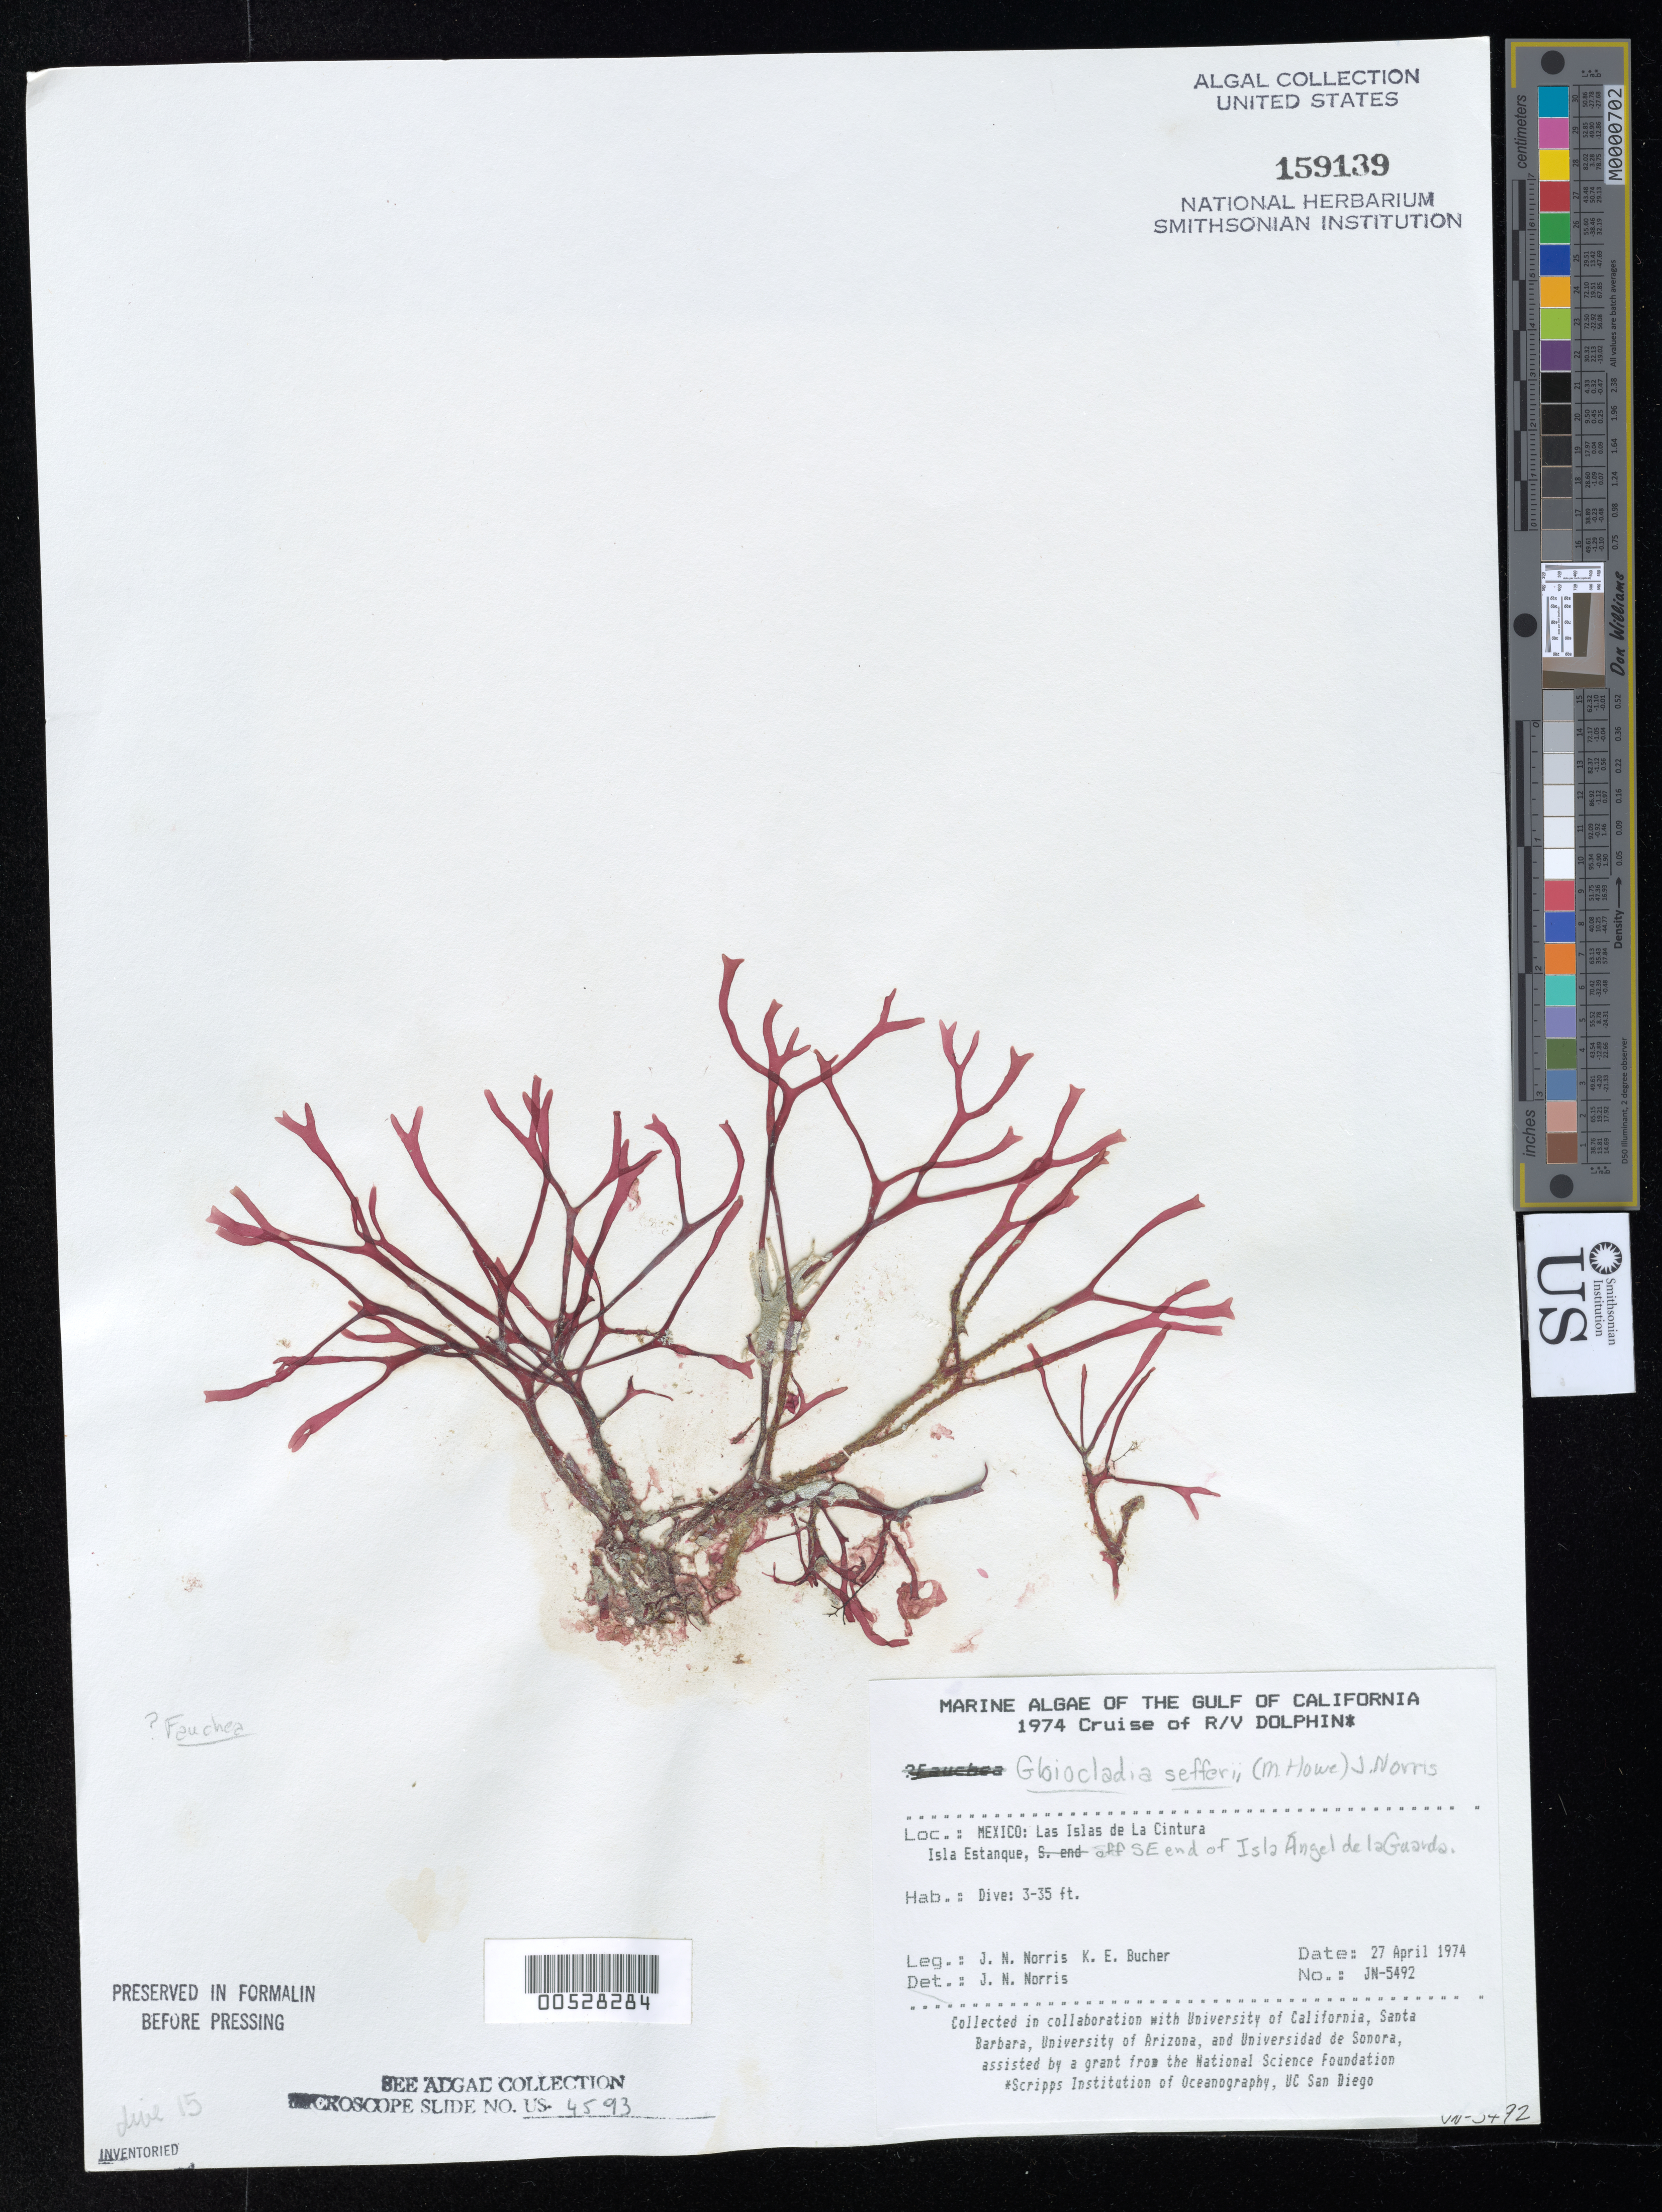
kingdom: Plantae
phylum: Rhodophyta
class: Florideophyceae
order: Rhodymeniales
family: Faucheaceae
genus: Gloiocladia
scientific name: Gloiocladia sefferi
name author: (M. Howe) J.N. Norris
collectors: J. N. Norris & K. E. Bucher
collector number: JN-5492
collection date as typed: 27 Apr 1974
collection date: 1974-04-27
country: Mexico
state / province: Baja California Norte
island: Isla Estanque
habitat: Dive: 3-35 ft.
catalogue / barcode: US 159139